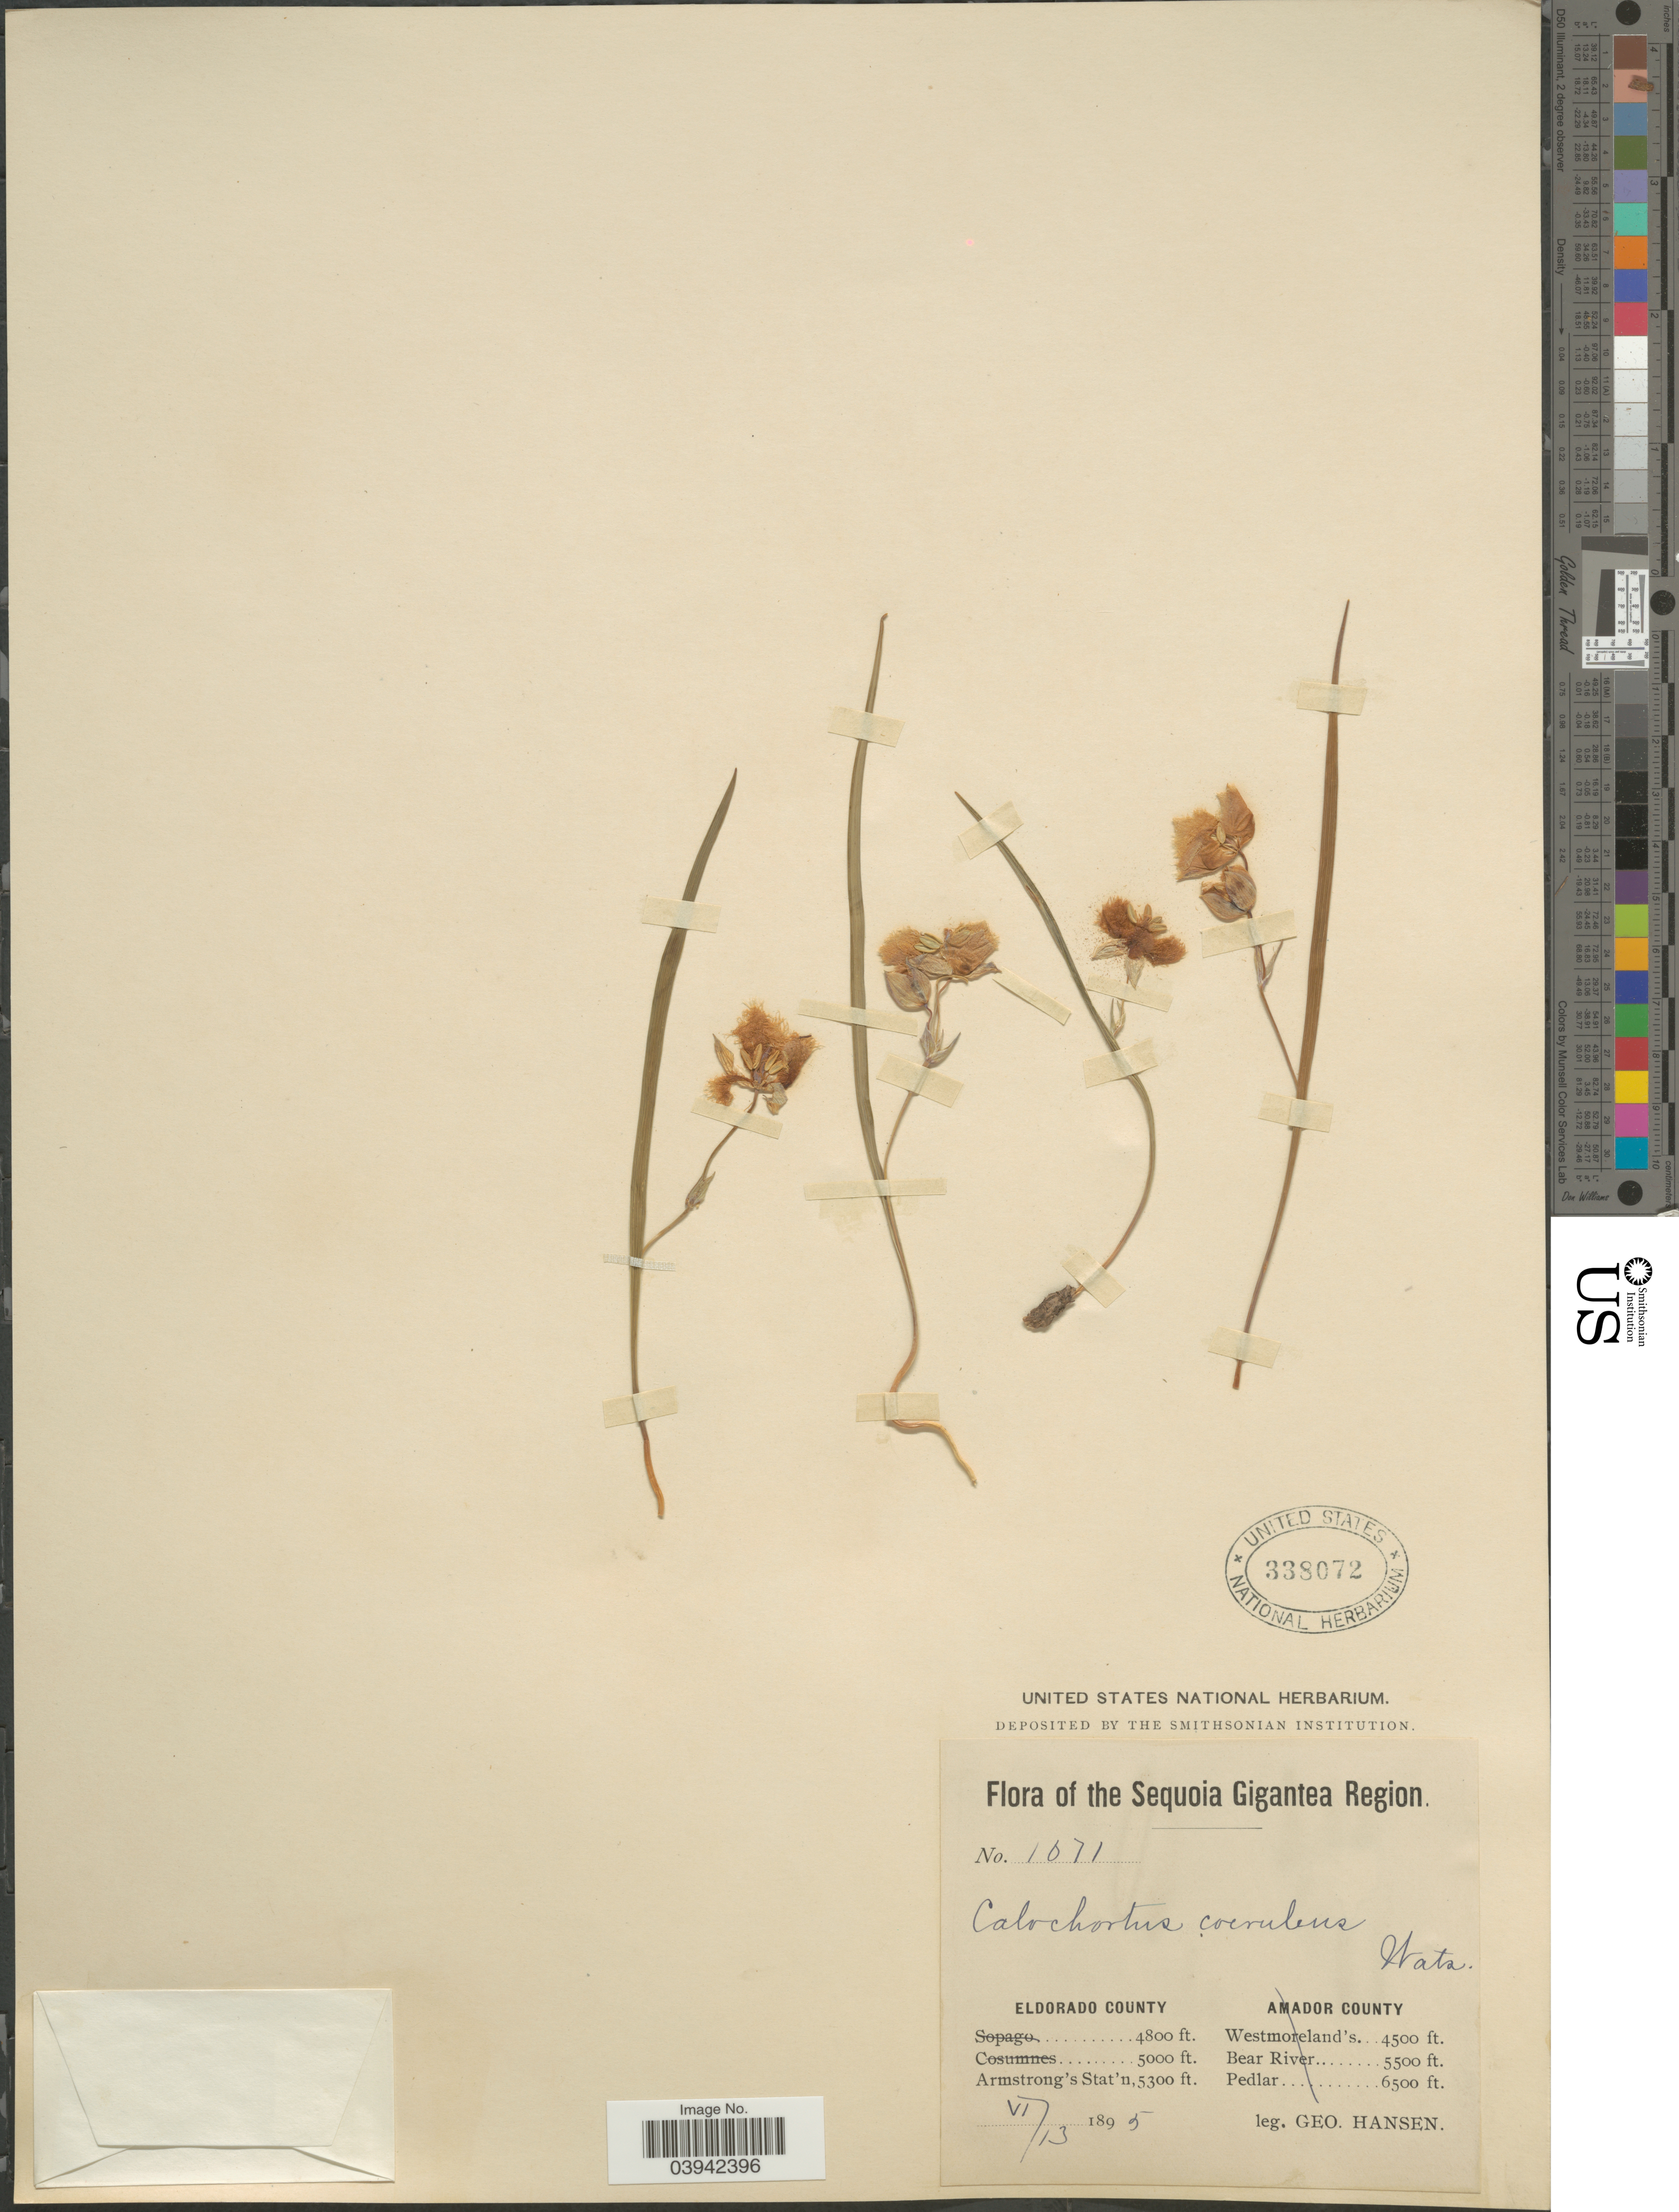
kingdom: Plantae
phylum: Tracheophyta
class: Liliopsida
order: Liliales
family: Liliaceae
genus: Calochortus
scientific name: Calochortus coeruleus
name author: (Kellogg) S. Watson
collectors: G. Hansen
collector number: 1071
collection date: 1895-06-13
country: United States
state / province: California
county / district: El Dorado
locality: Sequoia Gigantea Region. Eldorado County. Armstrong's Stat'n.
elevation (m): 1615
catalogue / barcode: US 338072